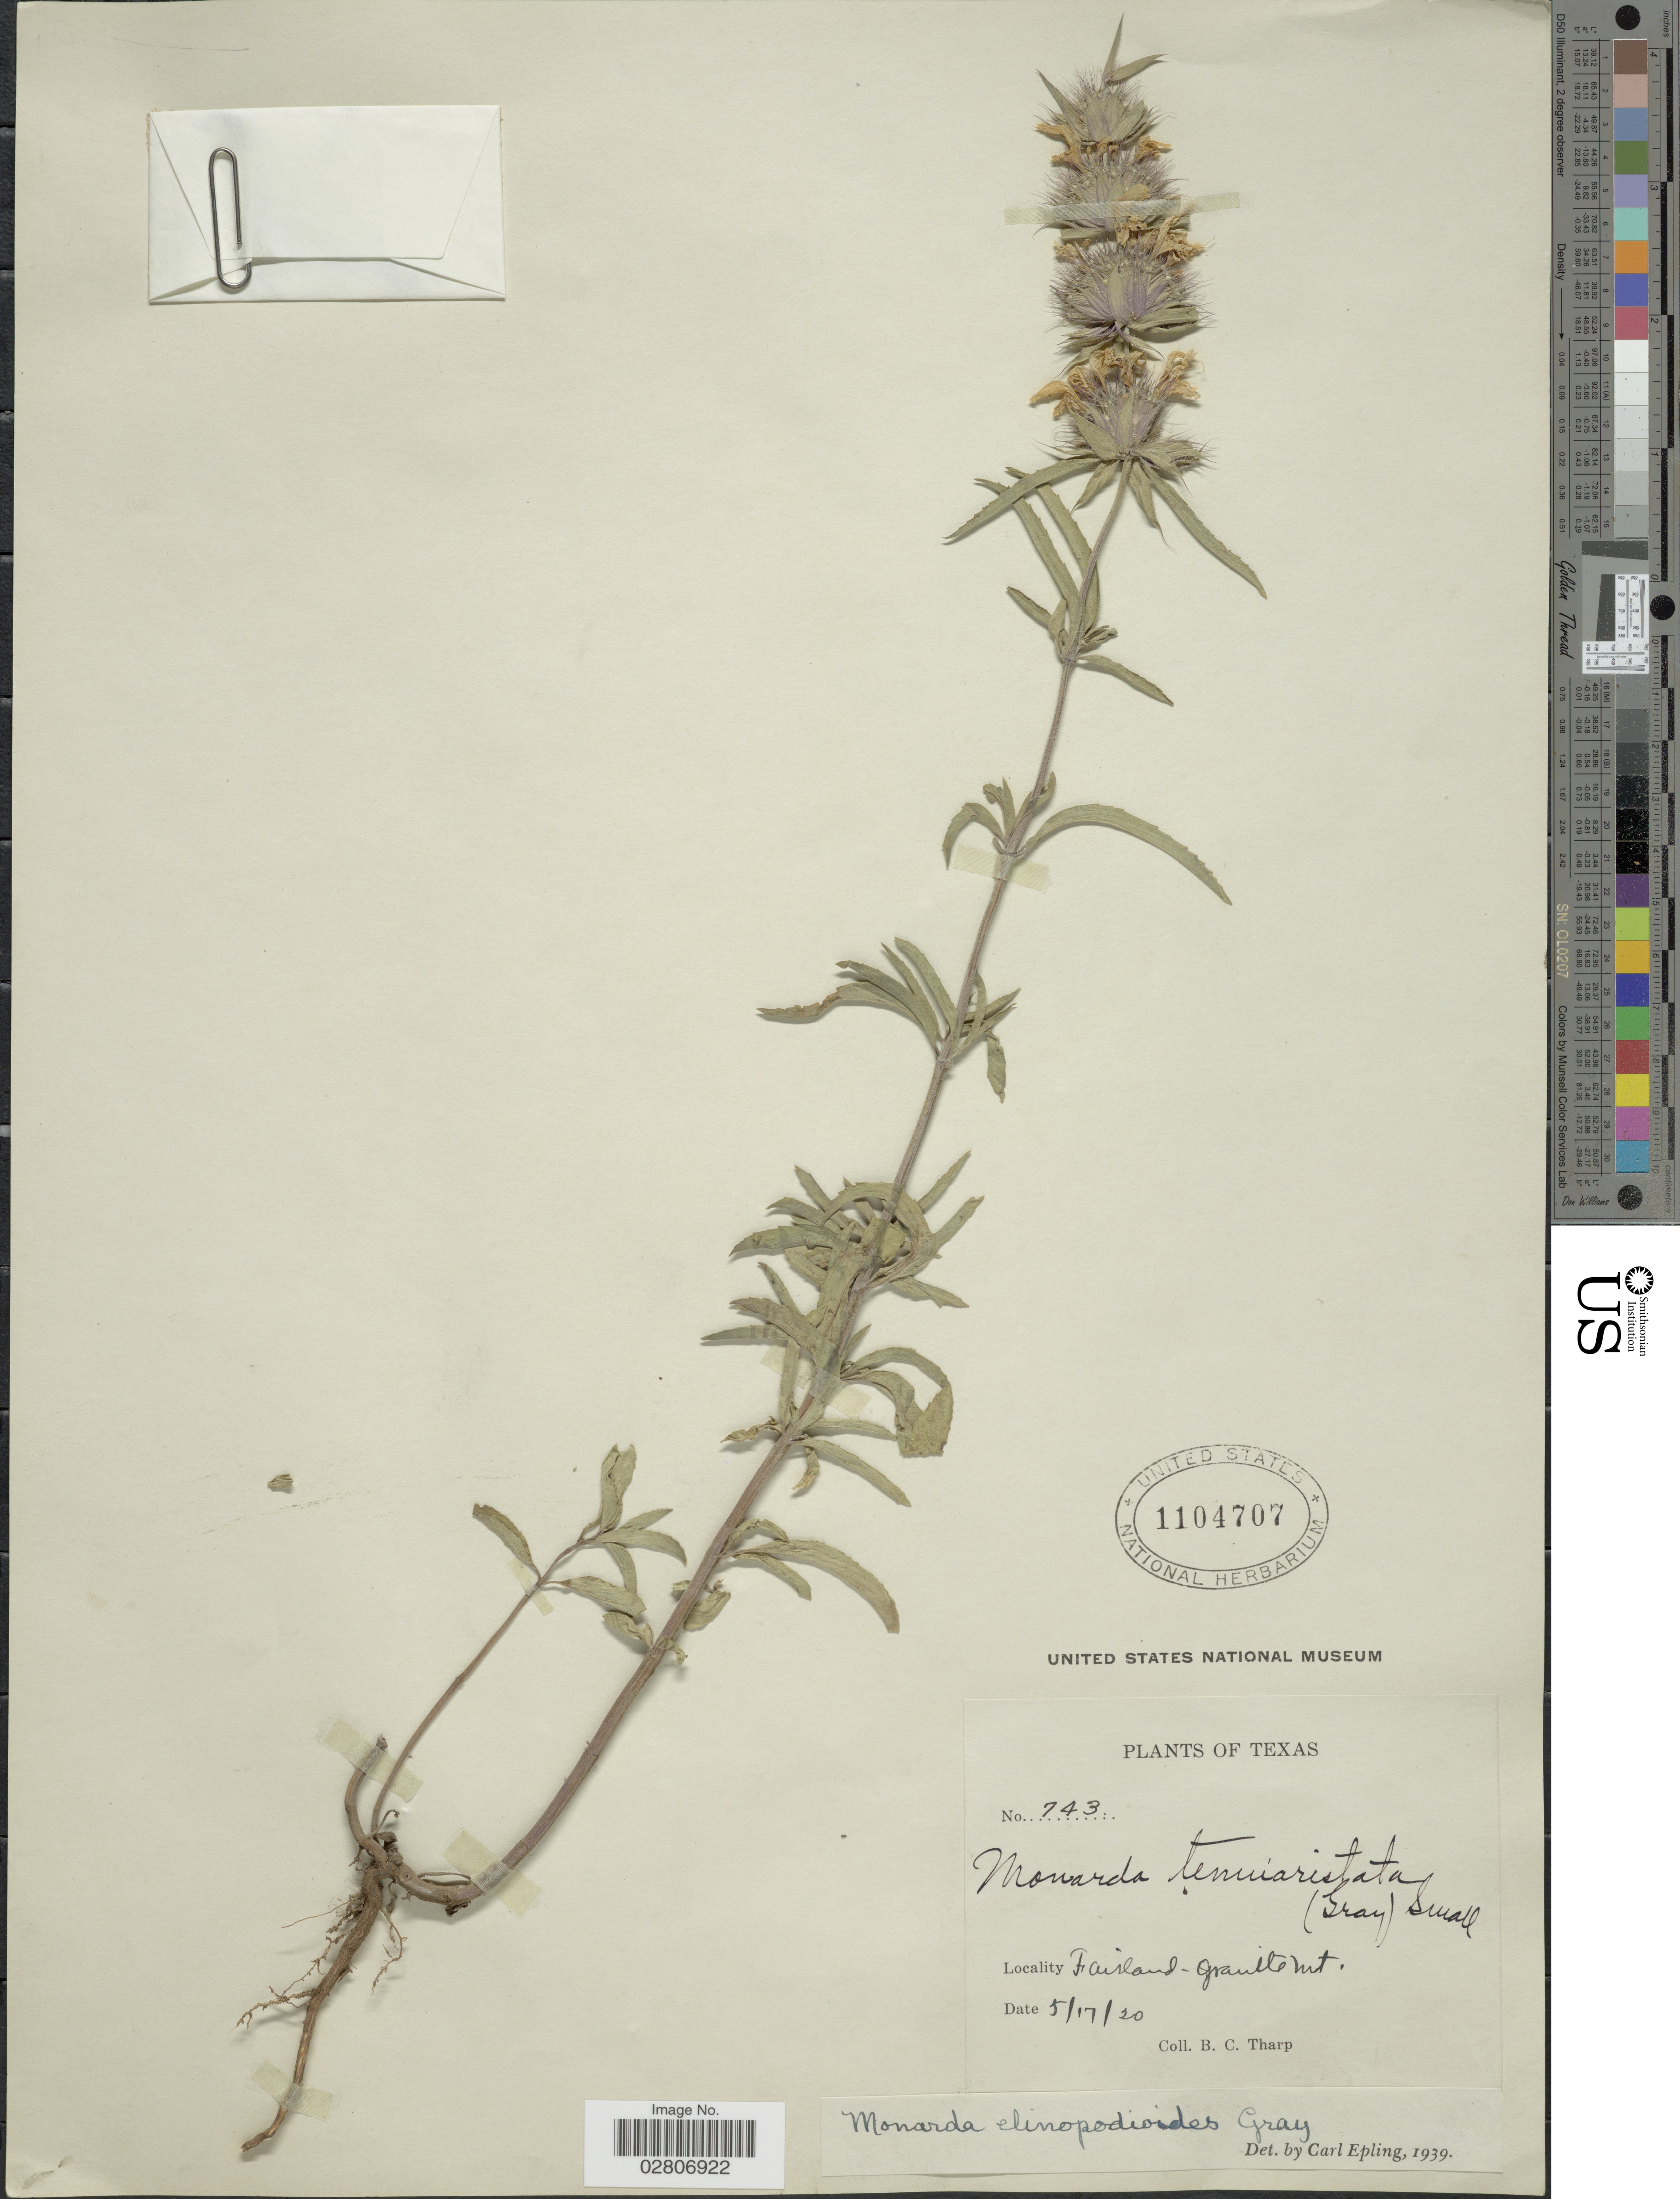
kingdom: Plantae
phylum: Tracheophyta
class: Magnoliopsida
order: Lamiales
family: Lamiaceae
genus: Monarda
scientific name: Monarda clinopodioides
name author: A. Gray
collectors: B. C. Tharp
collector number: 743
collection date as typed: Transcribed d/m/y: 17/5/20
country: United States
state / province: Texas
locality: Fairland-Granite Mt.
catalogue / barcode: US 1104707